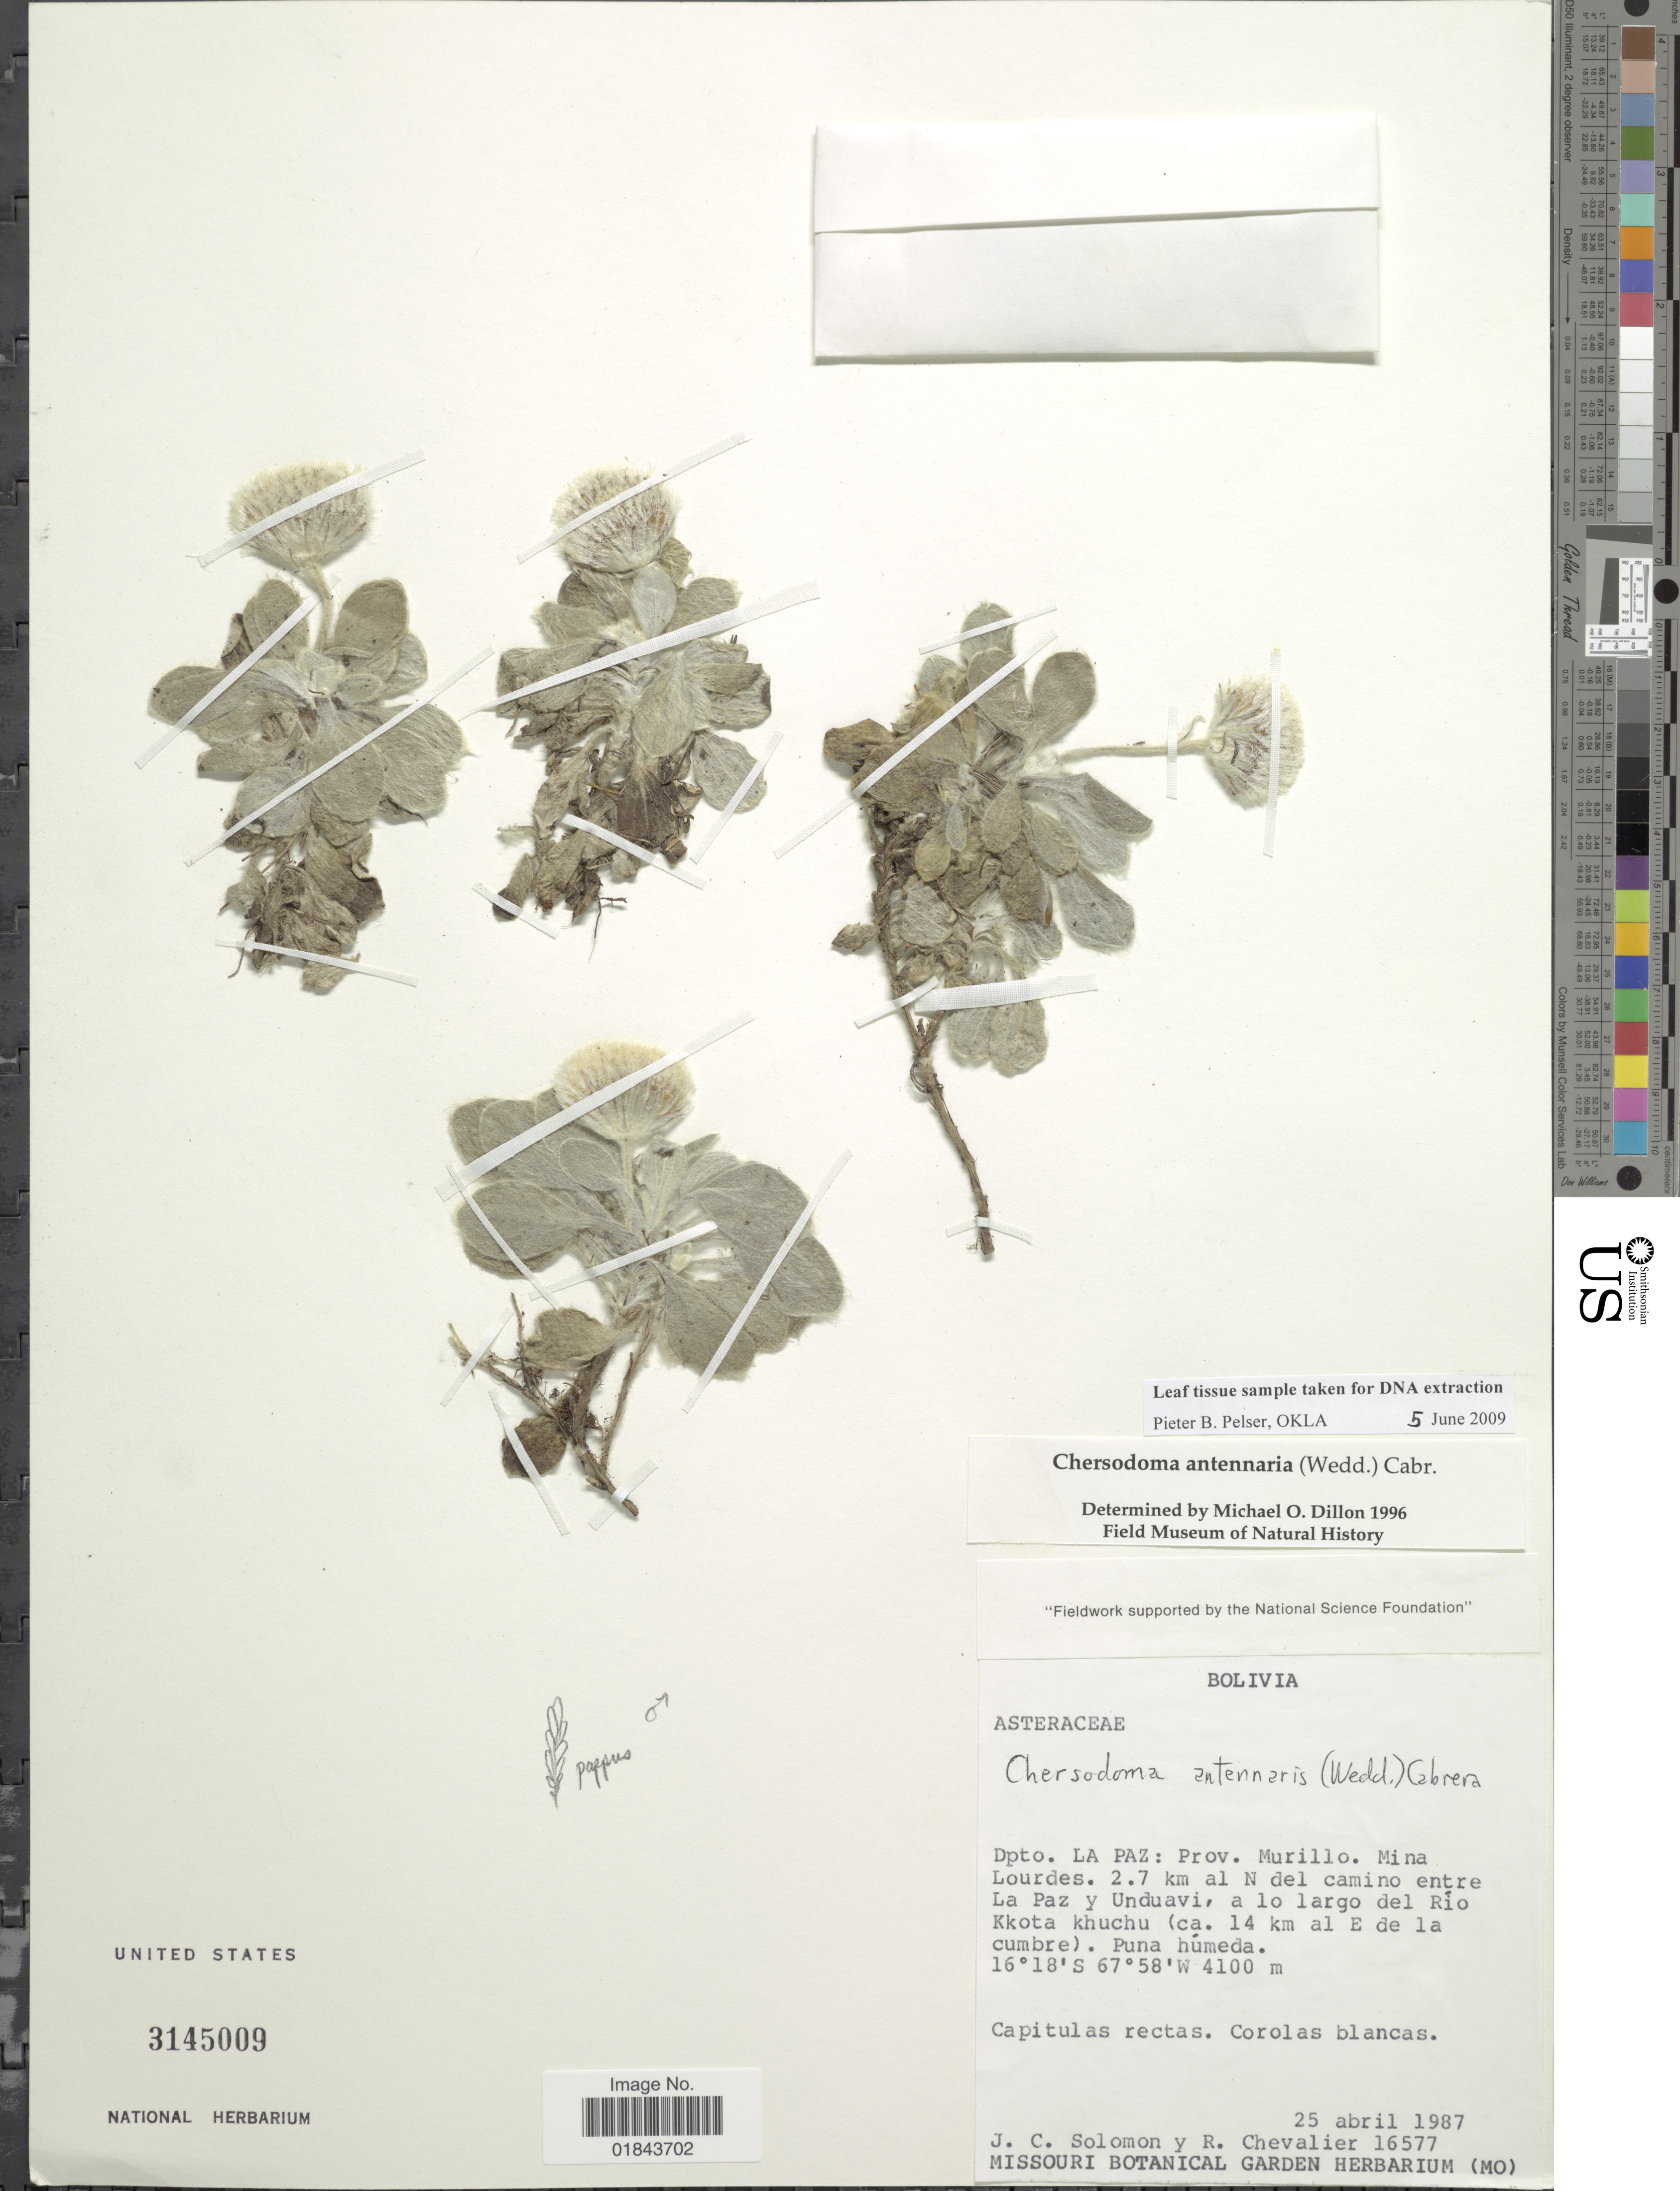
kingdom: Plantae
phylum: Tracheophyta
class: Magnoliopsida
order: Asterales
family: Asteraceae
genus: Chersodoma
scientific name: Chersodoma antennaria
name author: (Wedd.) Cabrera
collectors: J. C. Solomon & R. C. Chevalier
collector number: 16577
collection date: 1987-04-25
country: Bolivia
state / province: La Paz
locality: Dpto. La Paz, Prov. Murillo, Mina Lourdes, 2.7 km al N del camino entre La Paz y Unduavi, a lo largo del Rio Kkota Khuchu (14 km al E de la cumbre)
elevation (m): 4100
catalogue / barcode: US 3145009